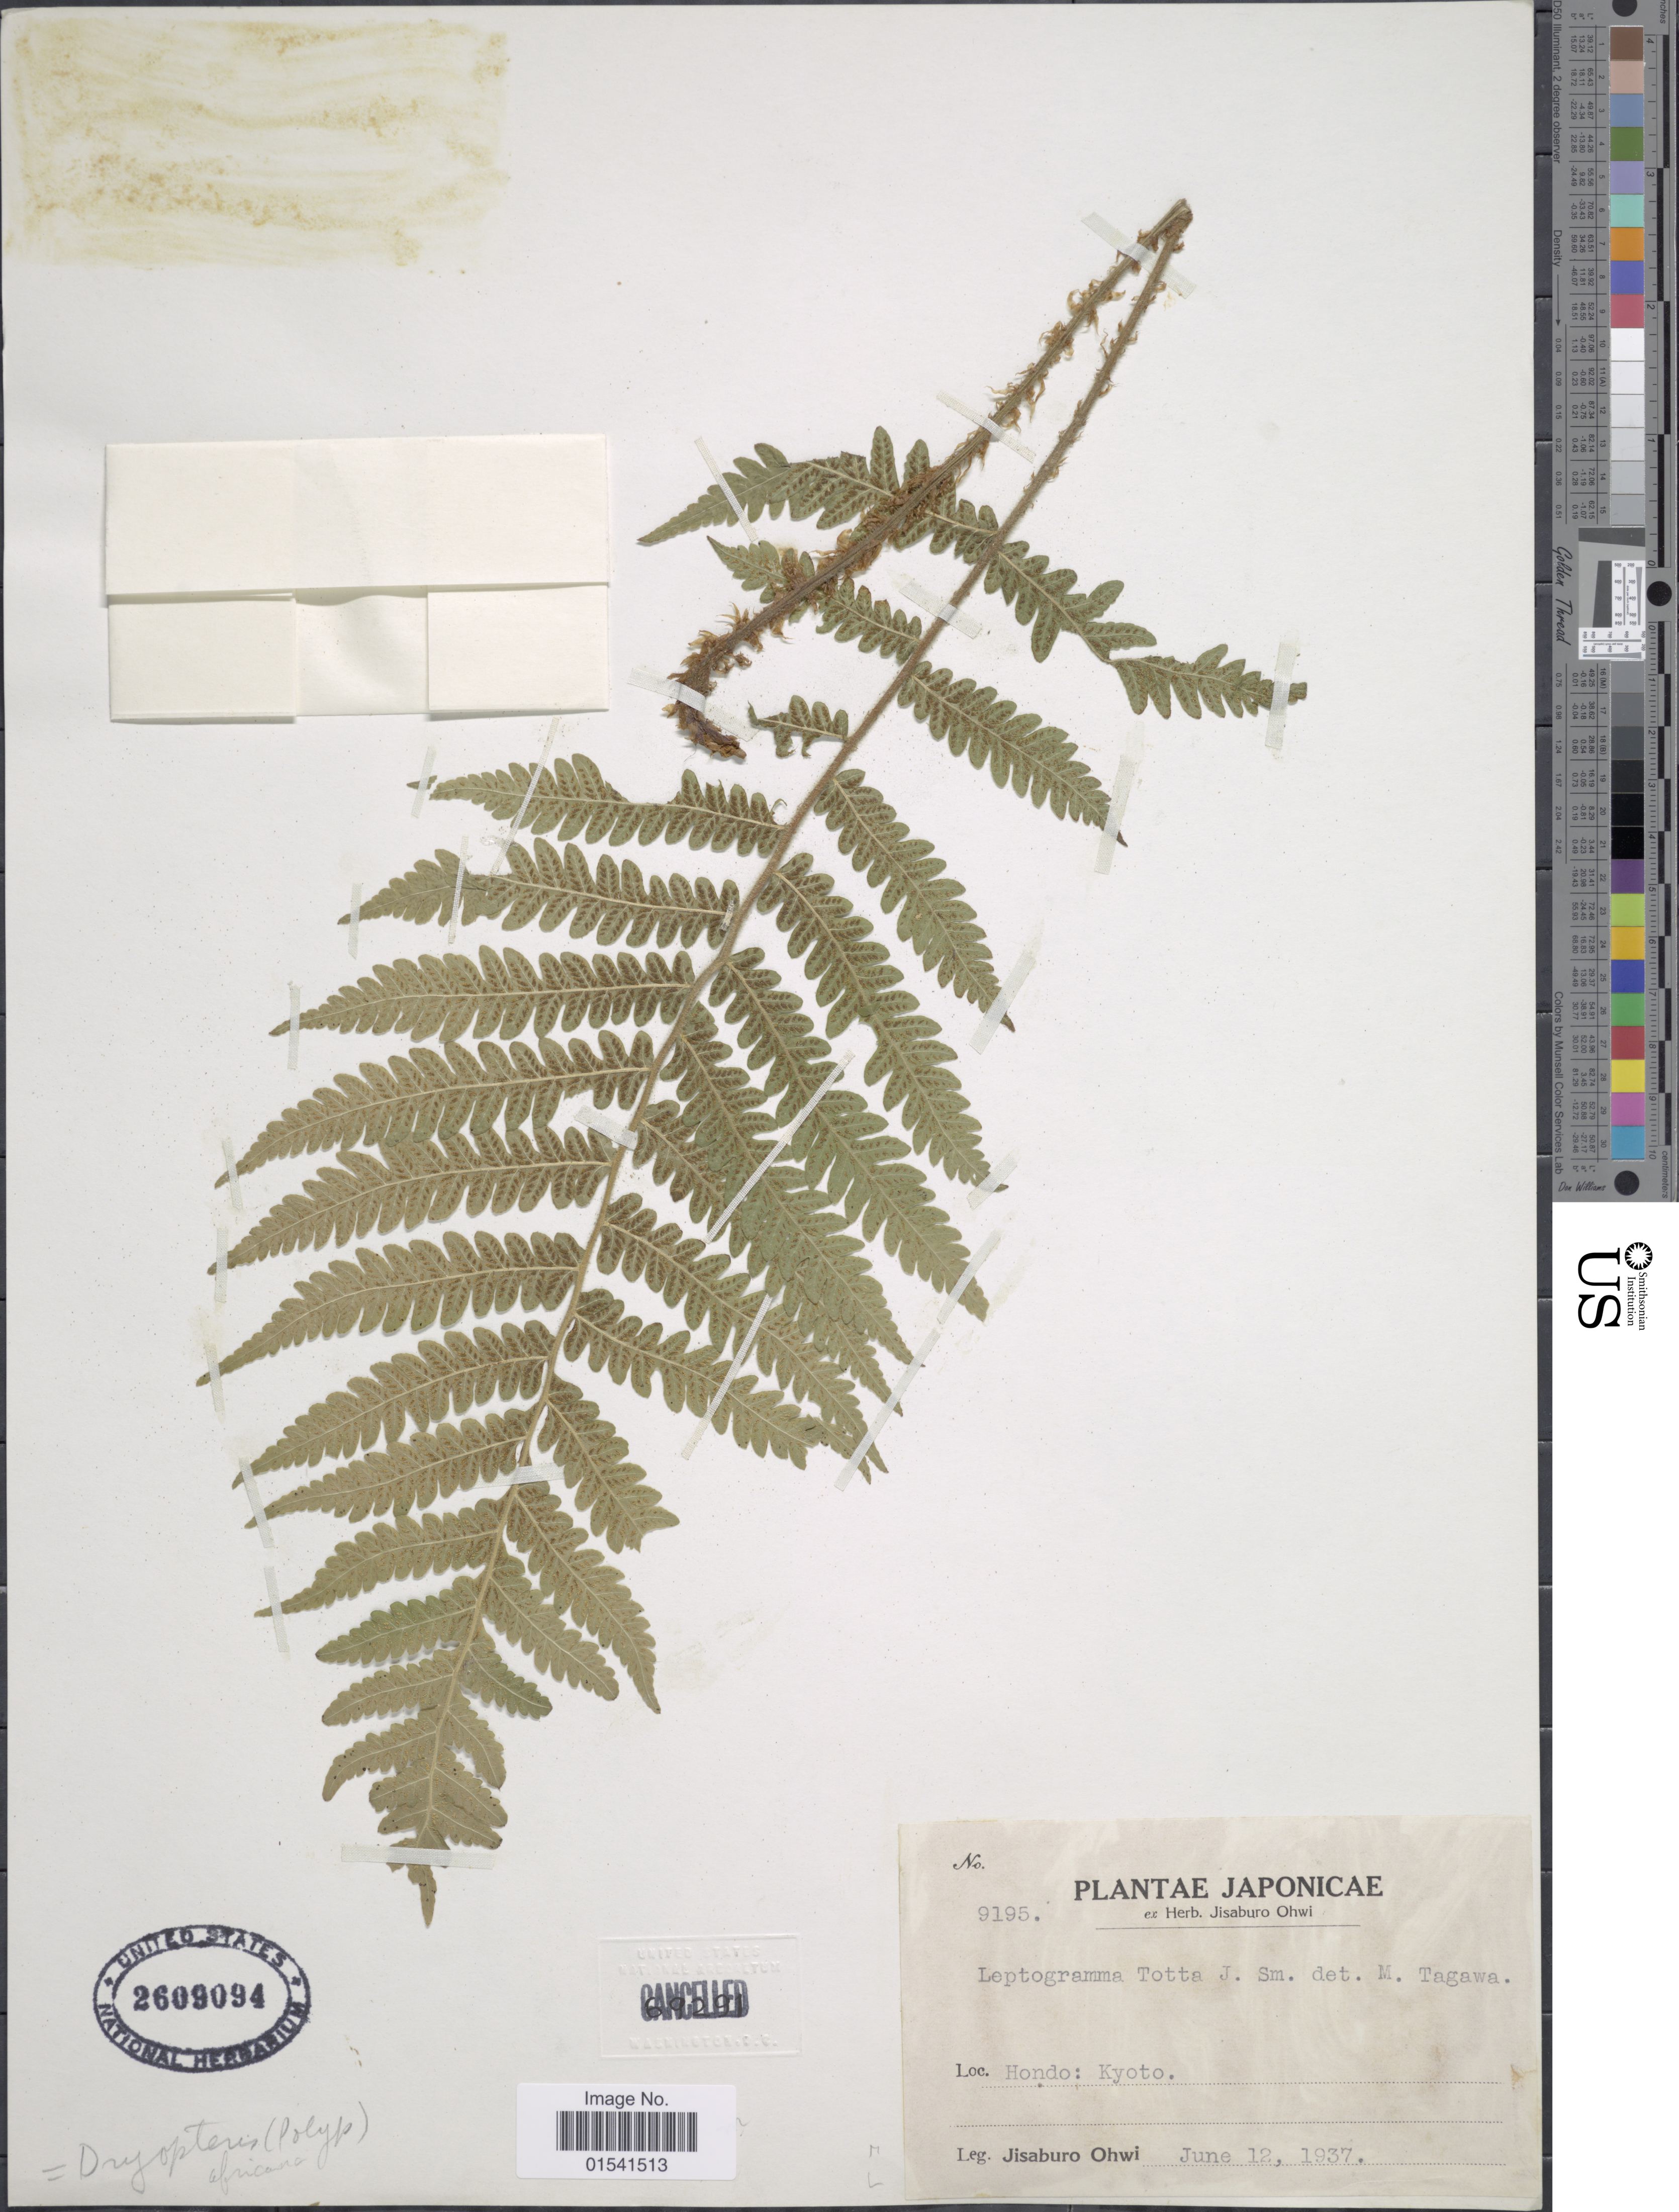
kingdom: Plantae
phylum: Tracheophyta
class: Polypodiopsida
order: Polypodiales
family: Thelypteridaceae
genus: Stegnogramma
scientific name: Stegnogramma mollissima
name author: (Fisch. ex Kunze) Fraser-Jenk.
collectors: J. Ohwi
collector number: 9195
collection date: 1937-06-12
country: Japan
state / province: Kyoto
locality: Hondo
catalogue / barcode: US 2609094